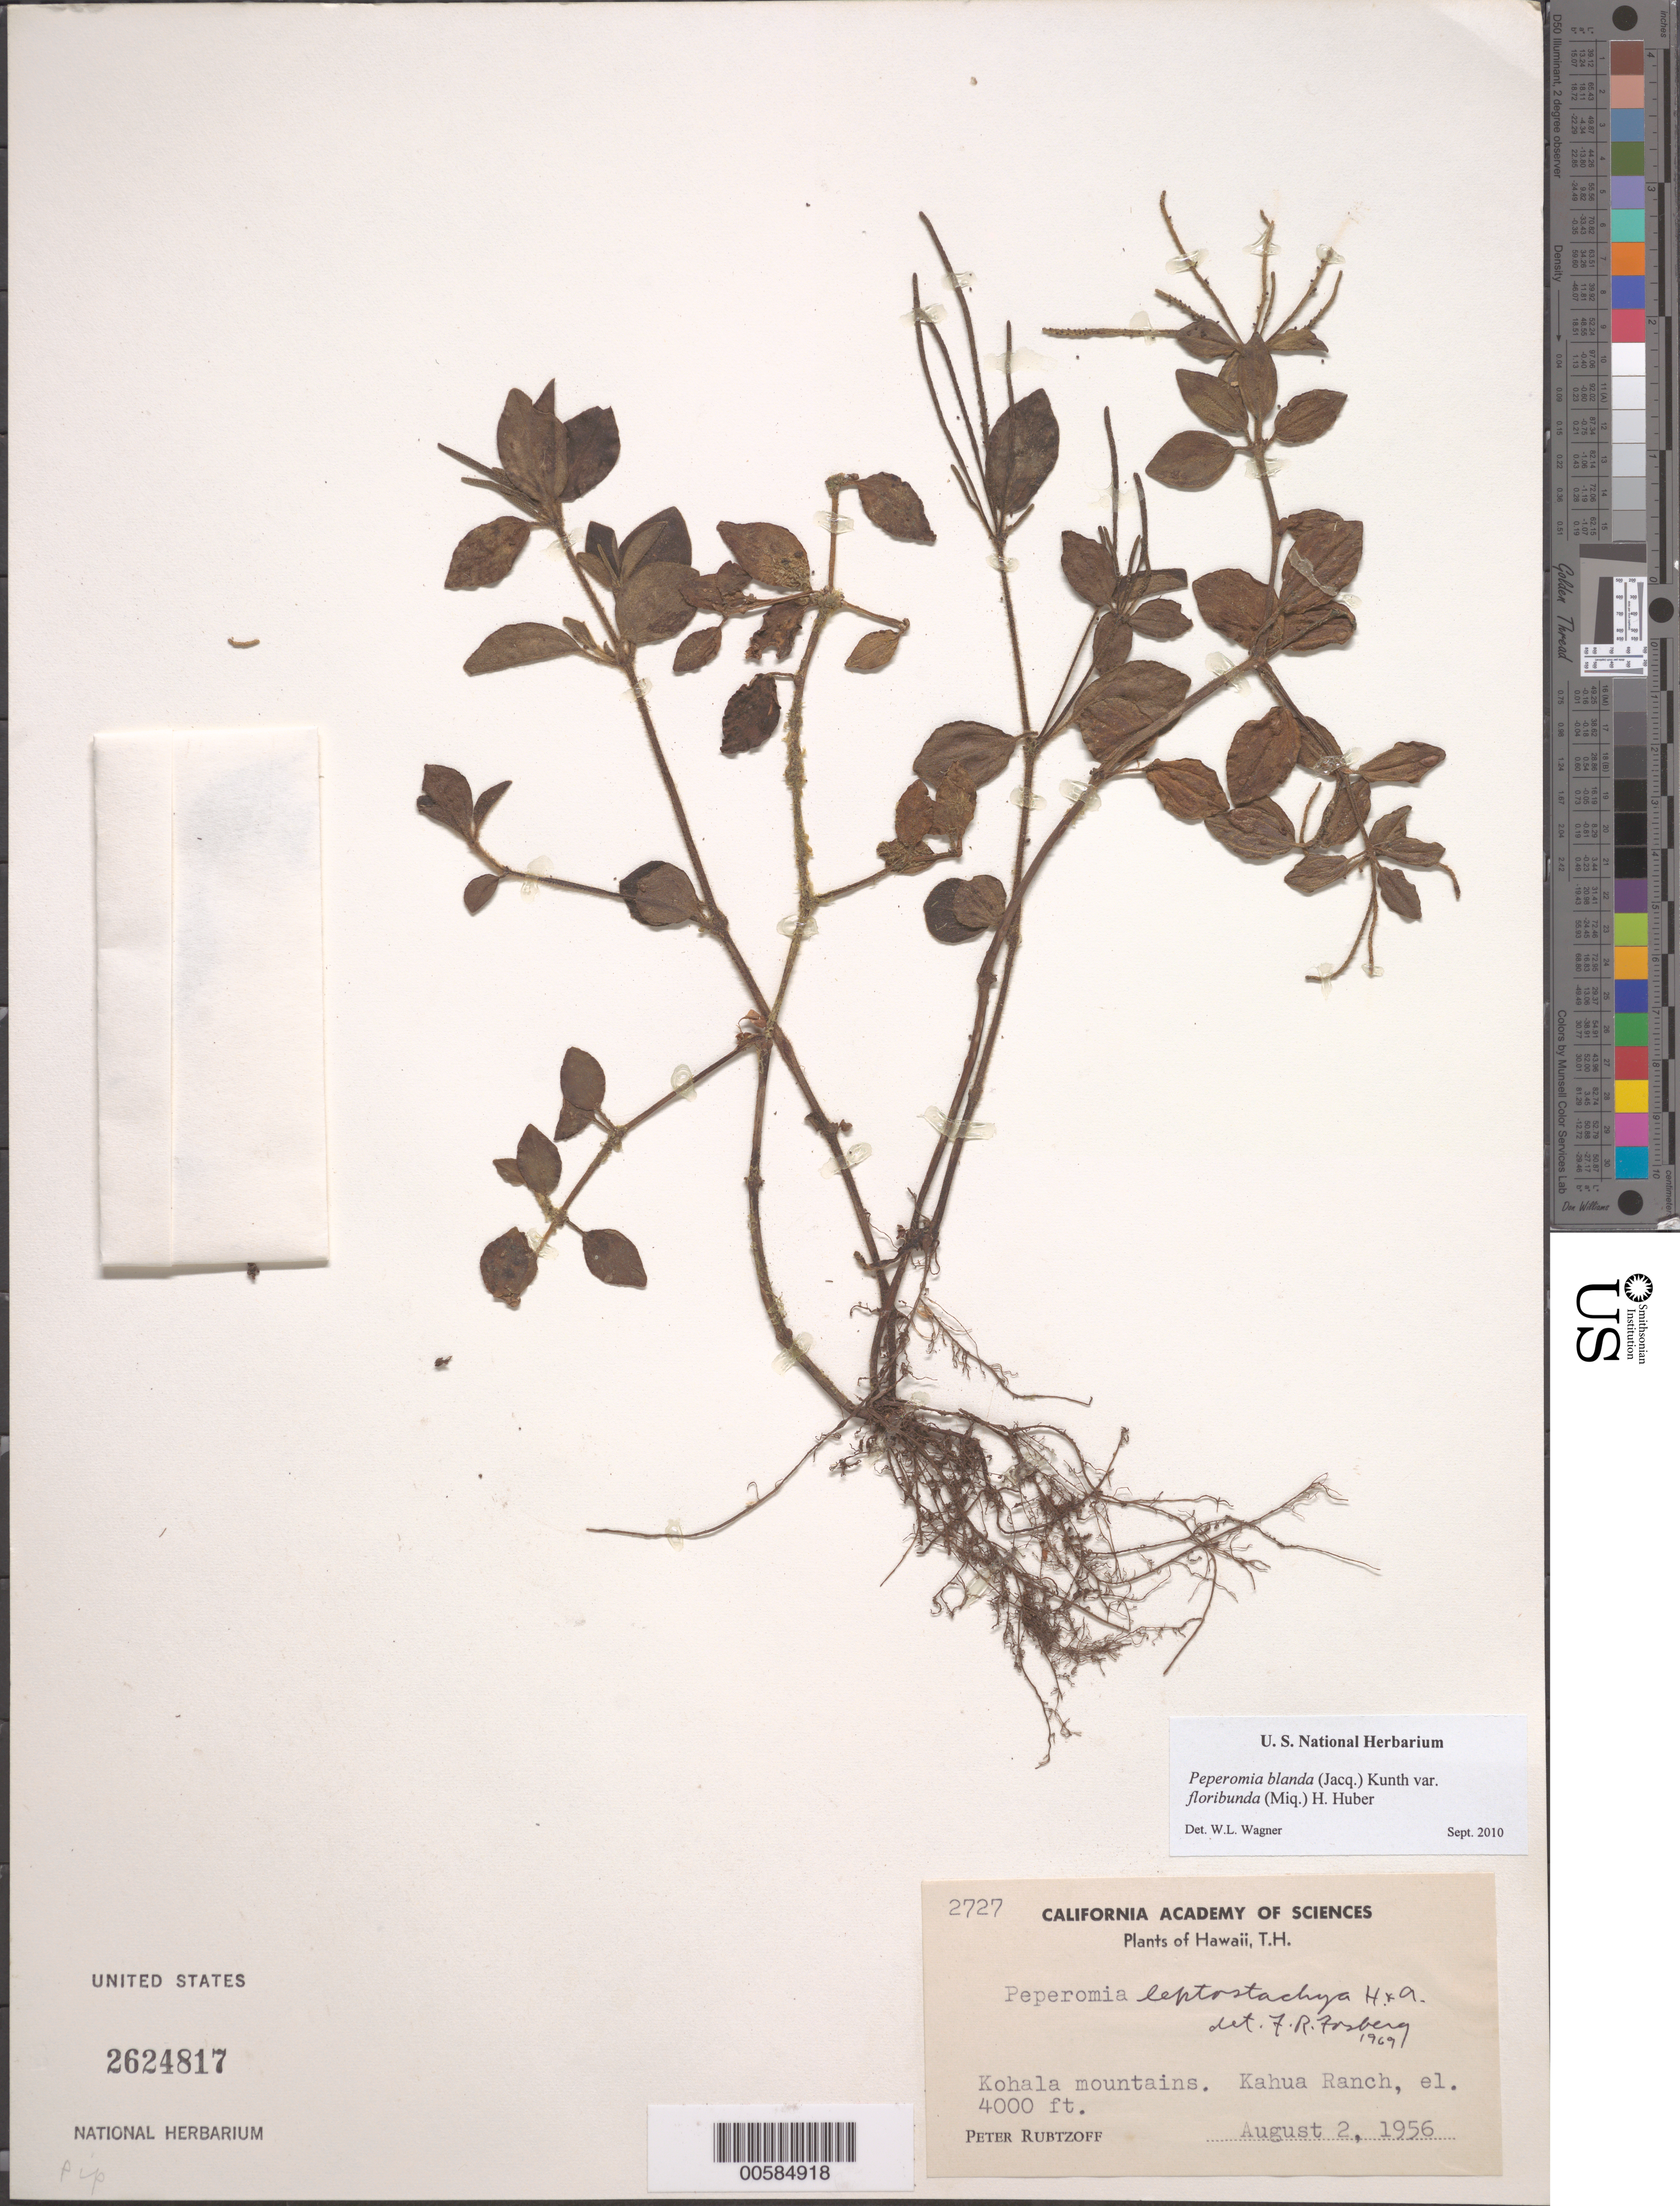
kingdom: Plantae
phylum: Tracheophyta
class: Magnoliopsida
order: Piperales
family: Piperaceae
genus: Peperomia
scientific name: Peperomia leptostachya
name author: Hook. & Arn.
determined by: Wagner, W. L., (BOT), Smithsonian Institution - National Museum of Natural History (UNITED STATES)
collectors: P. Rubtzoff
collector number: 2727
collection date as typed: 2 Aug 1956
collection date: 1956-08-02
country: United States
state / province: Hawaii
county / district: Hawaii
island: Hawaii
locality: Kohala Mts. Kahua Ranch.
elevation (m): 1219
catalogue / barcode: US 2624817